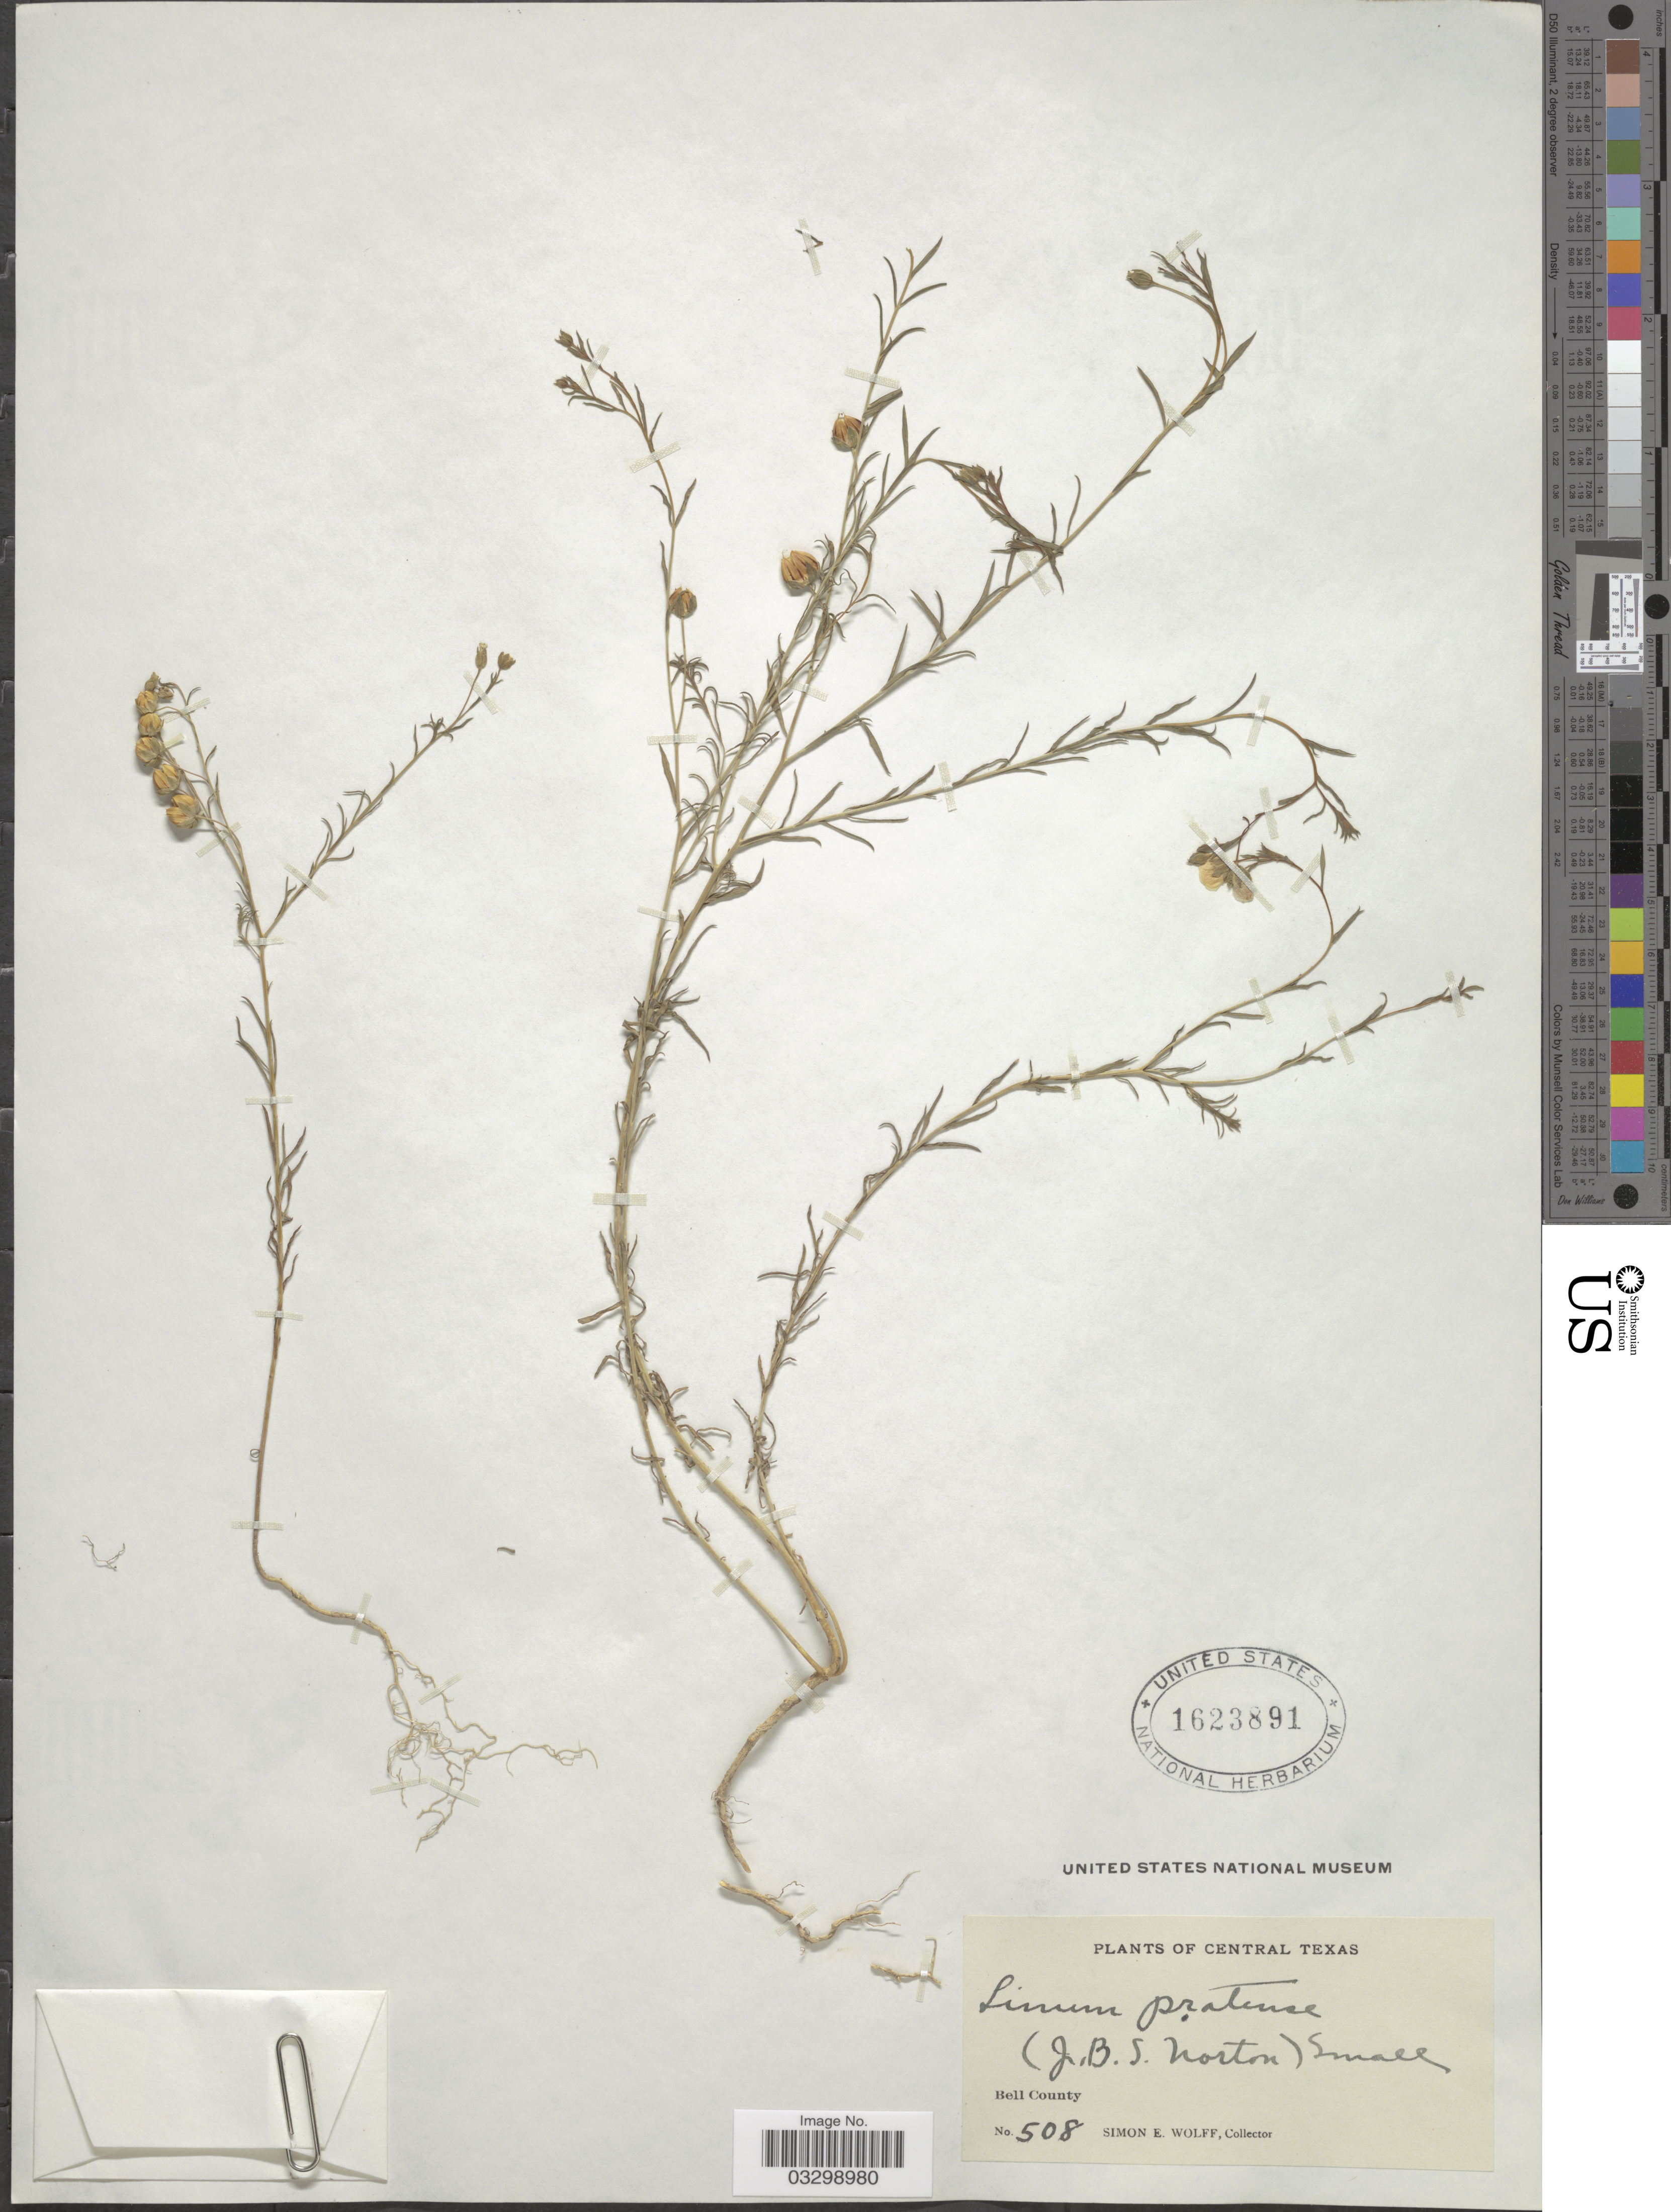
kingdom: Plantae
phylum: Tracheophyta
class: Magnoliopsida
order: Malpighiales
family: Linaceae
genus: Linum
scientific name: Linum pratense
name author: (J.B. Norton) Small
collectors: S. E. Wolff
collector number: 508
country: United States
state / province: Texas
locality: Central Texas, Bell County.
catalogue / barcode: US 1623891